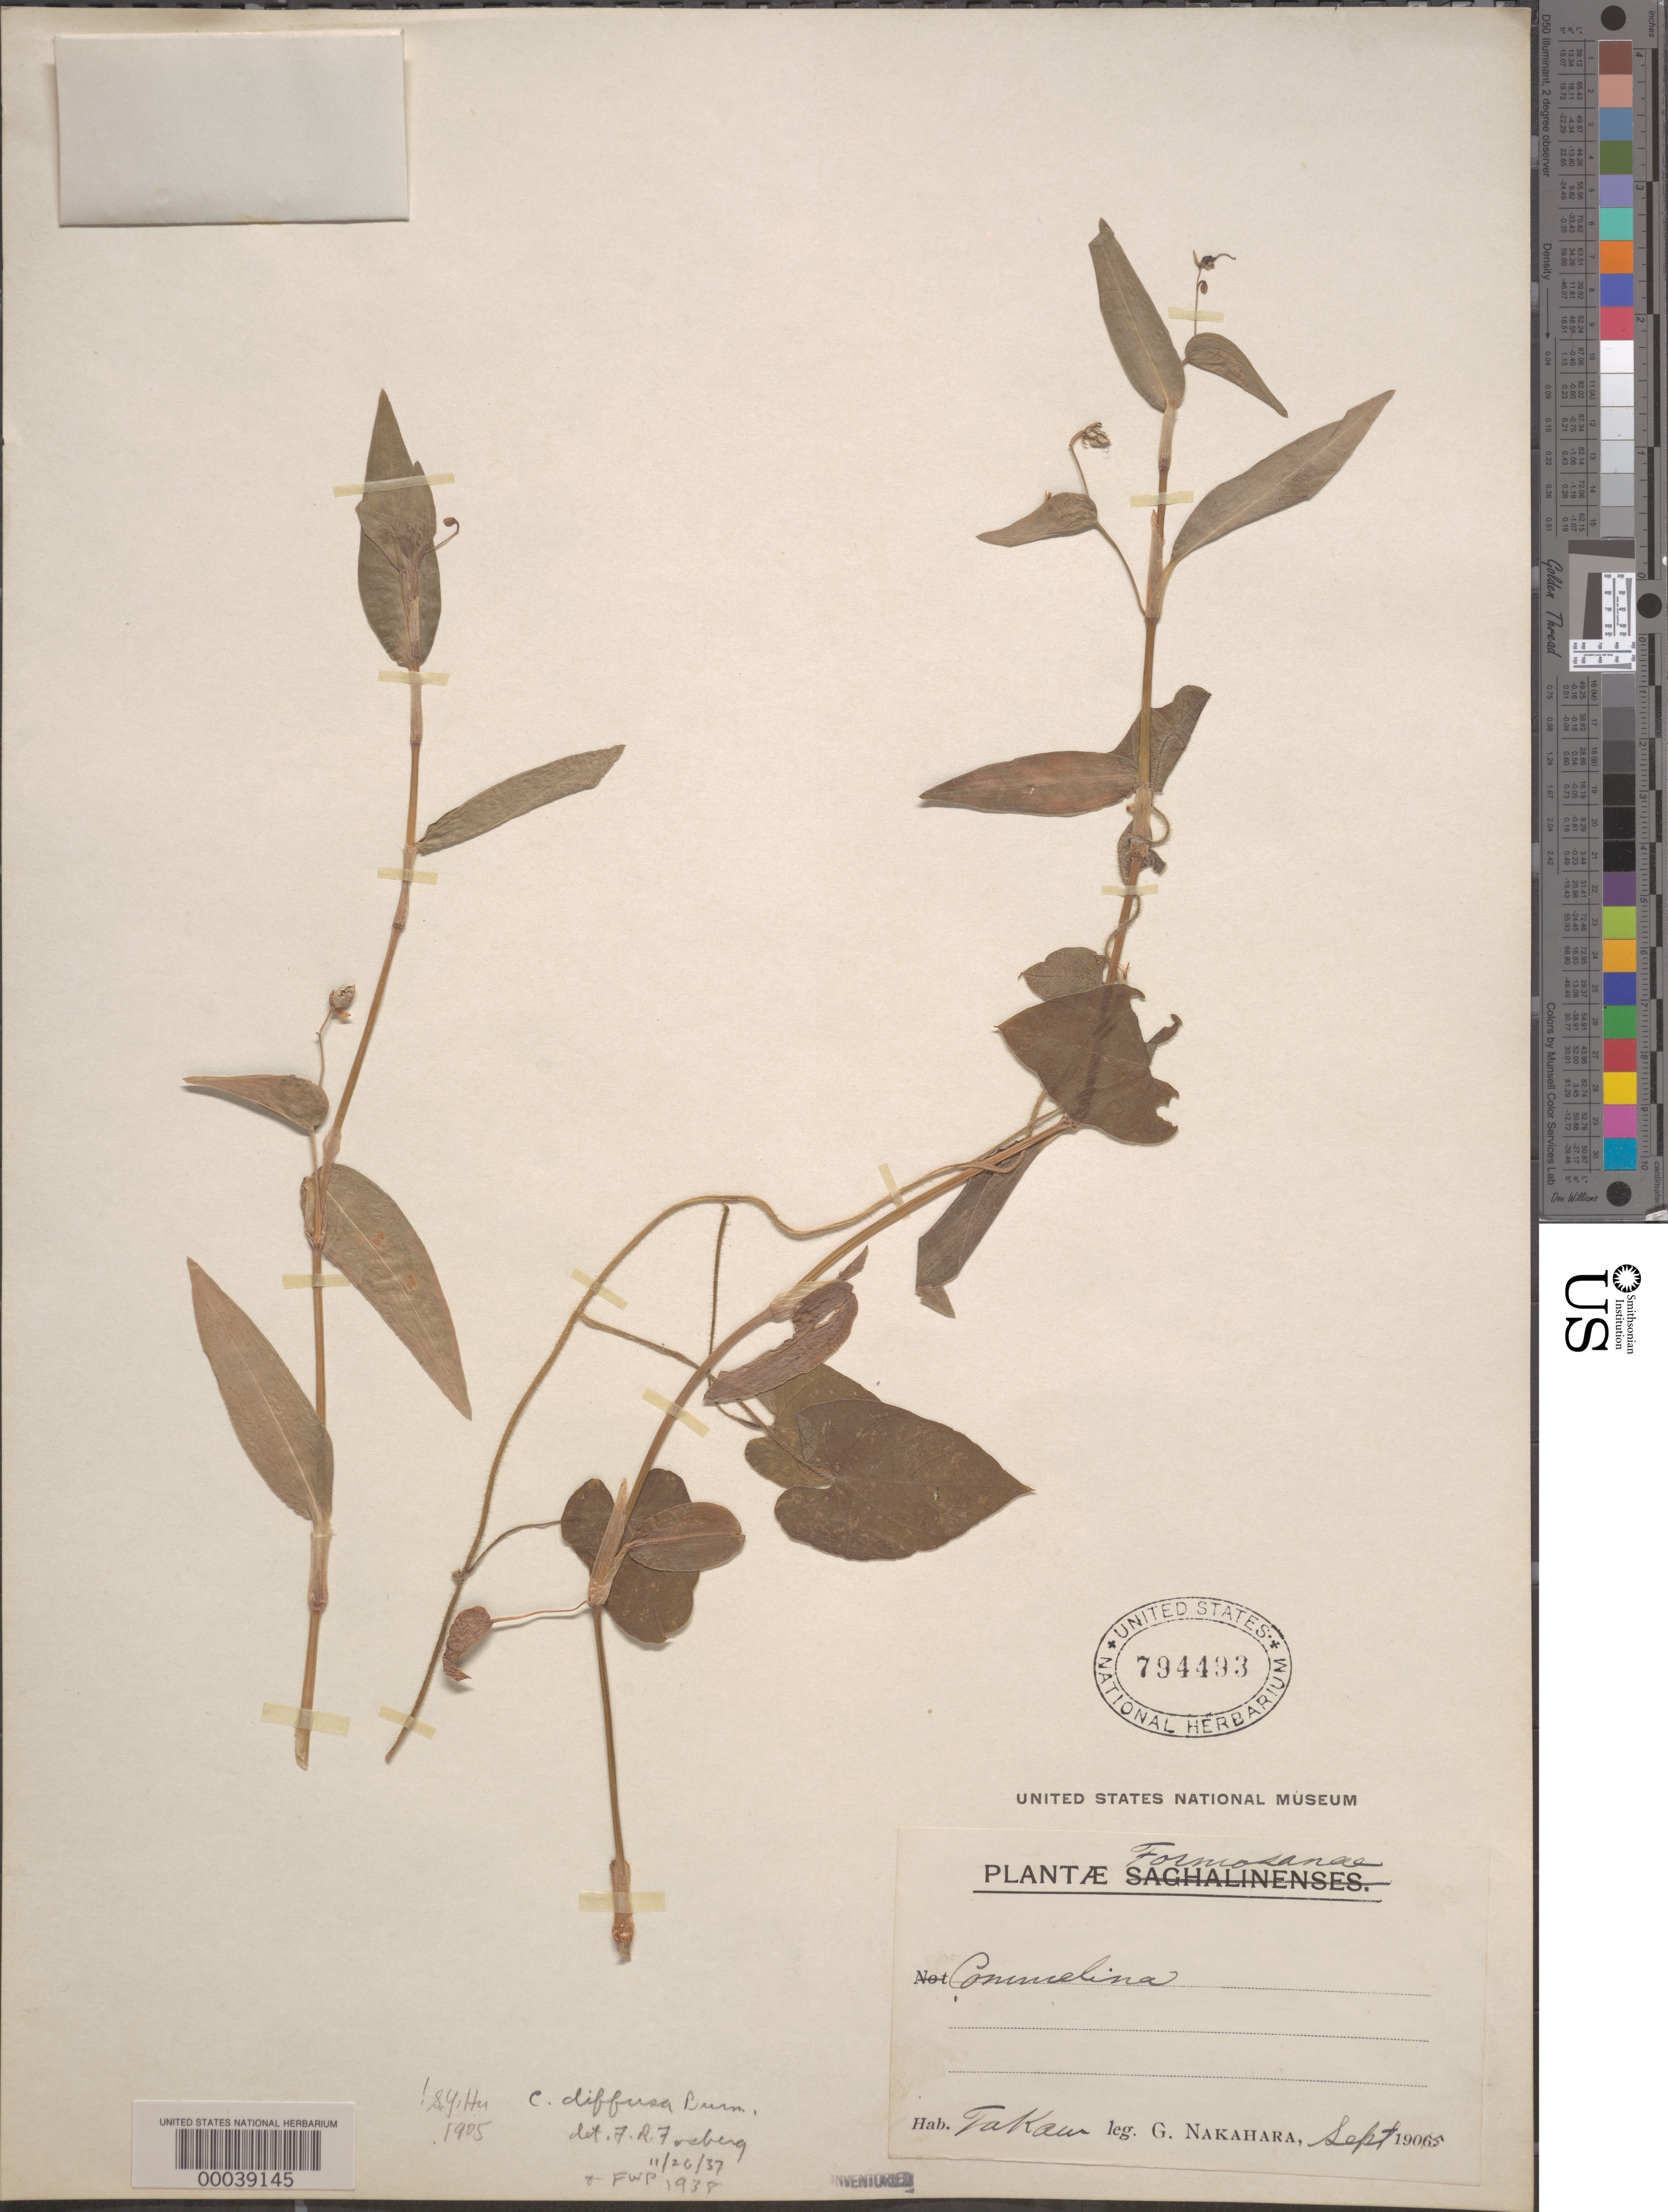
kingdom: Plantae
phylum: Tracheophyta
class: Liliopsida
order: Commelinales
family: Commelinaceae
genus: Commelina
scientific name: Commelina diffusa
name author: Burm. f.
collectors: G. Nakahara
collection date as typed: Sep 1905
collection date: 1905-09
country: Taiwan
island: Taiwan [Formosa]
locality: Takaw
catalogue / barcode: US 794493